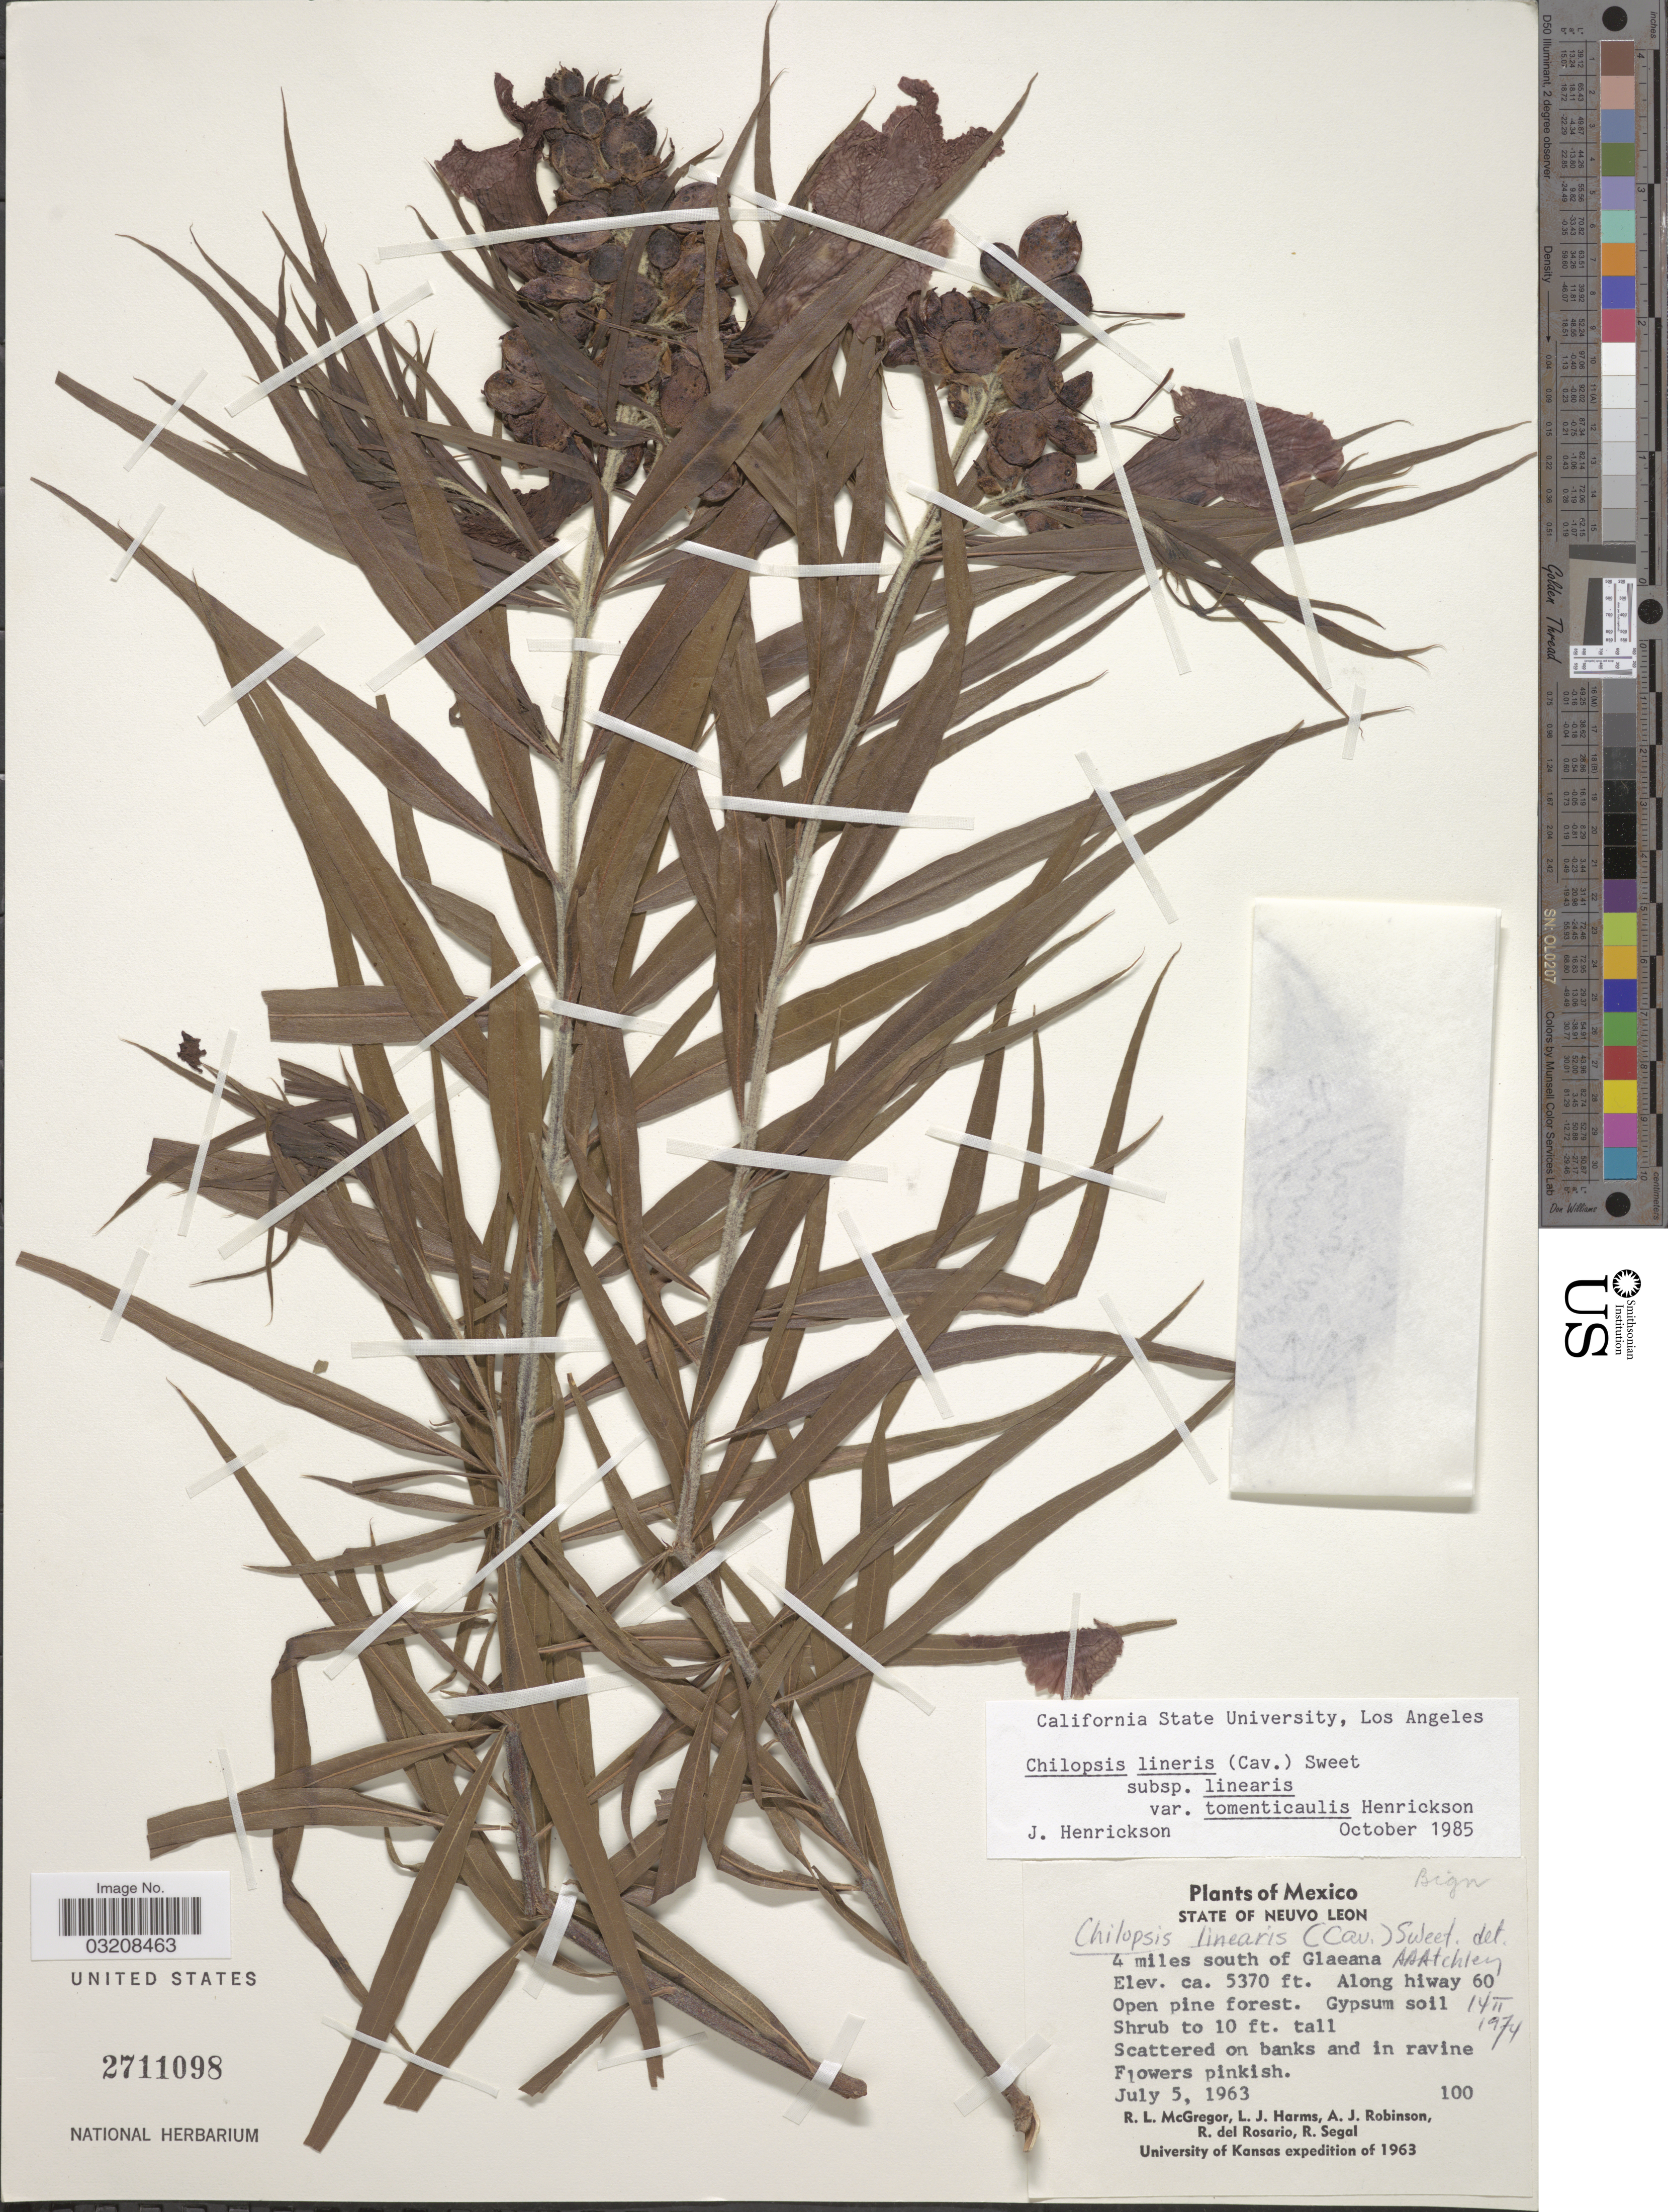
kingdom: Plantae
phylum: Tracheophyta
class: Magnoliopsida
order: Lamiales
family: Bignoniaceae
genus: Chilopsis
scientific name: Chilopsis linearis var. tomenticaulis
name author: Henrickson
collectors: R. McGregor, L. Harms, A. J. Robinson, R. del Rosario & R. Segal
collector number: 100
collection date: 1963-07-05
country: Mexico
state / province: Nuevo León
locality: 4 miles south of Glaeana. Along hiway 60.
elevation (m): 1637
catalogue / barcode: US 2711098